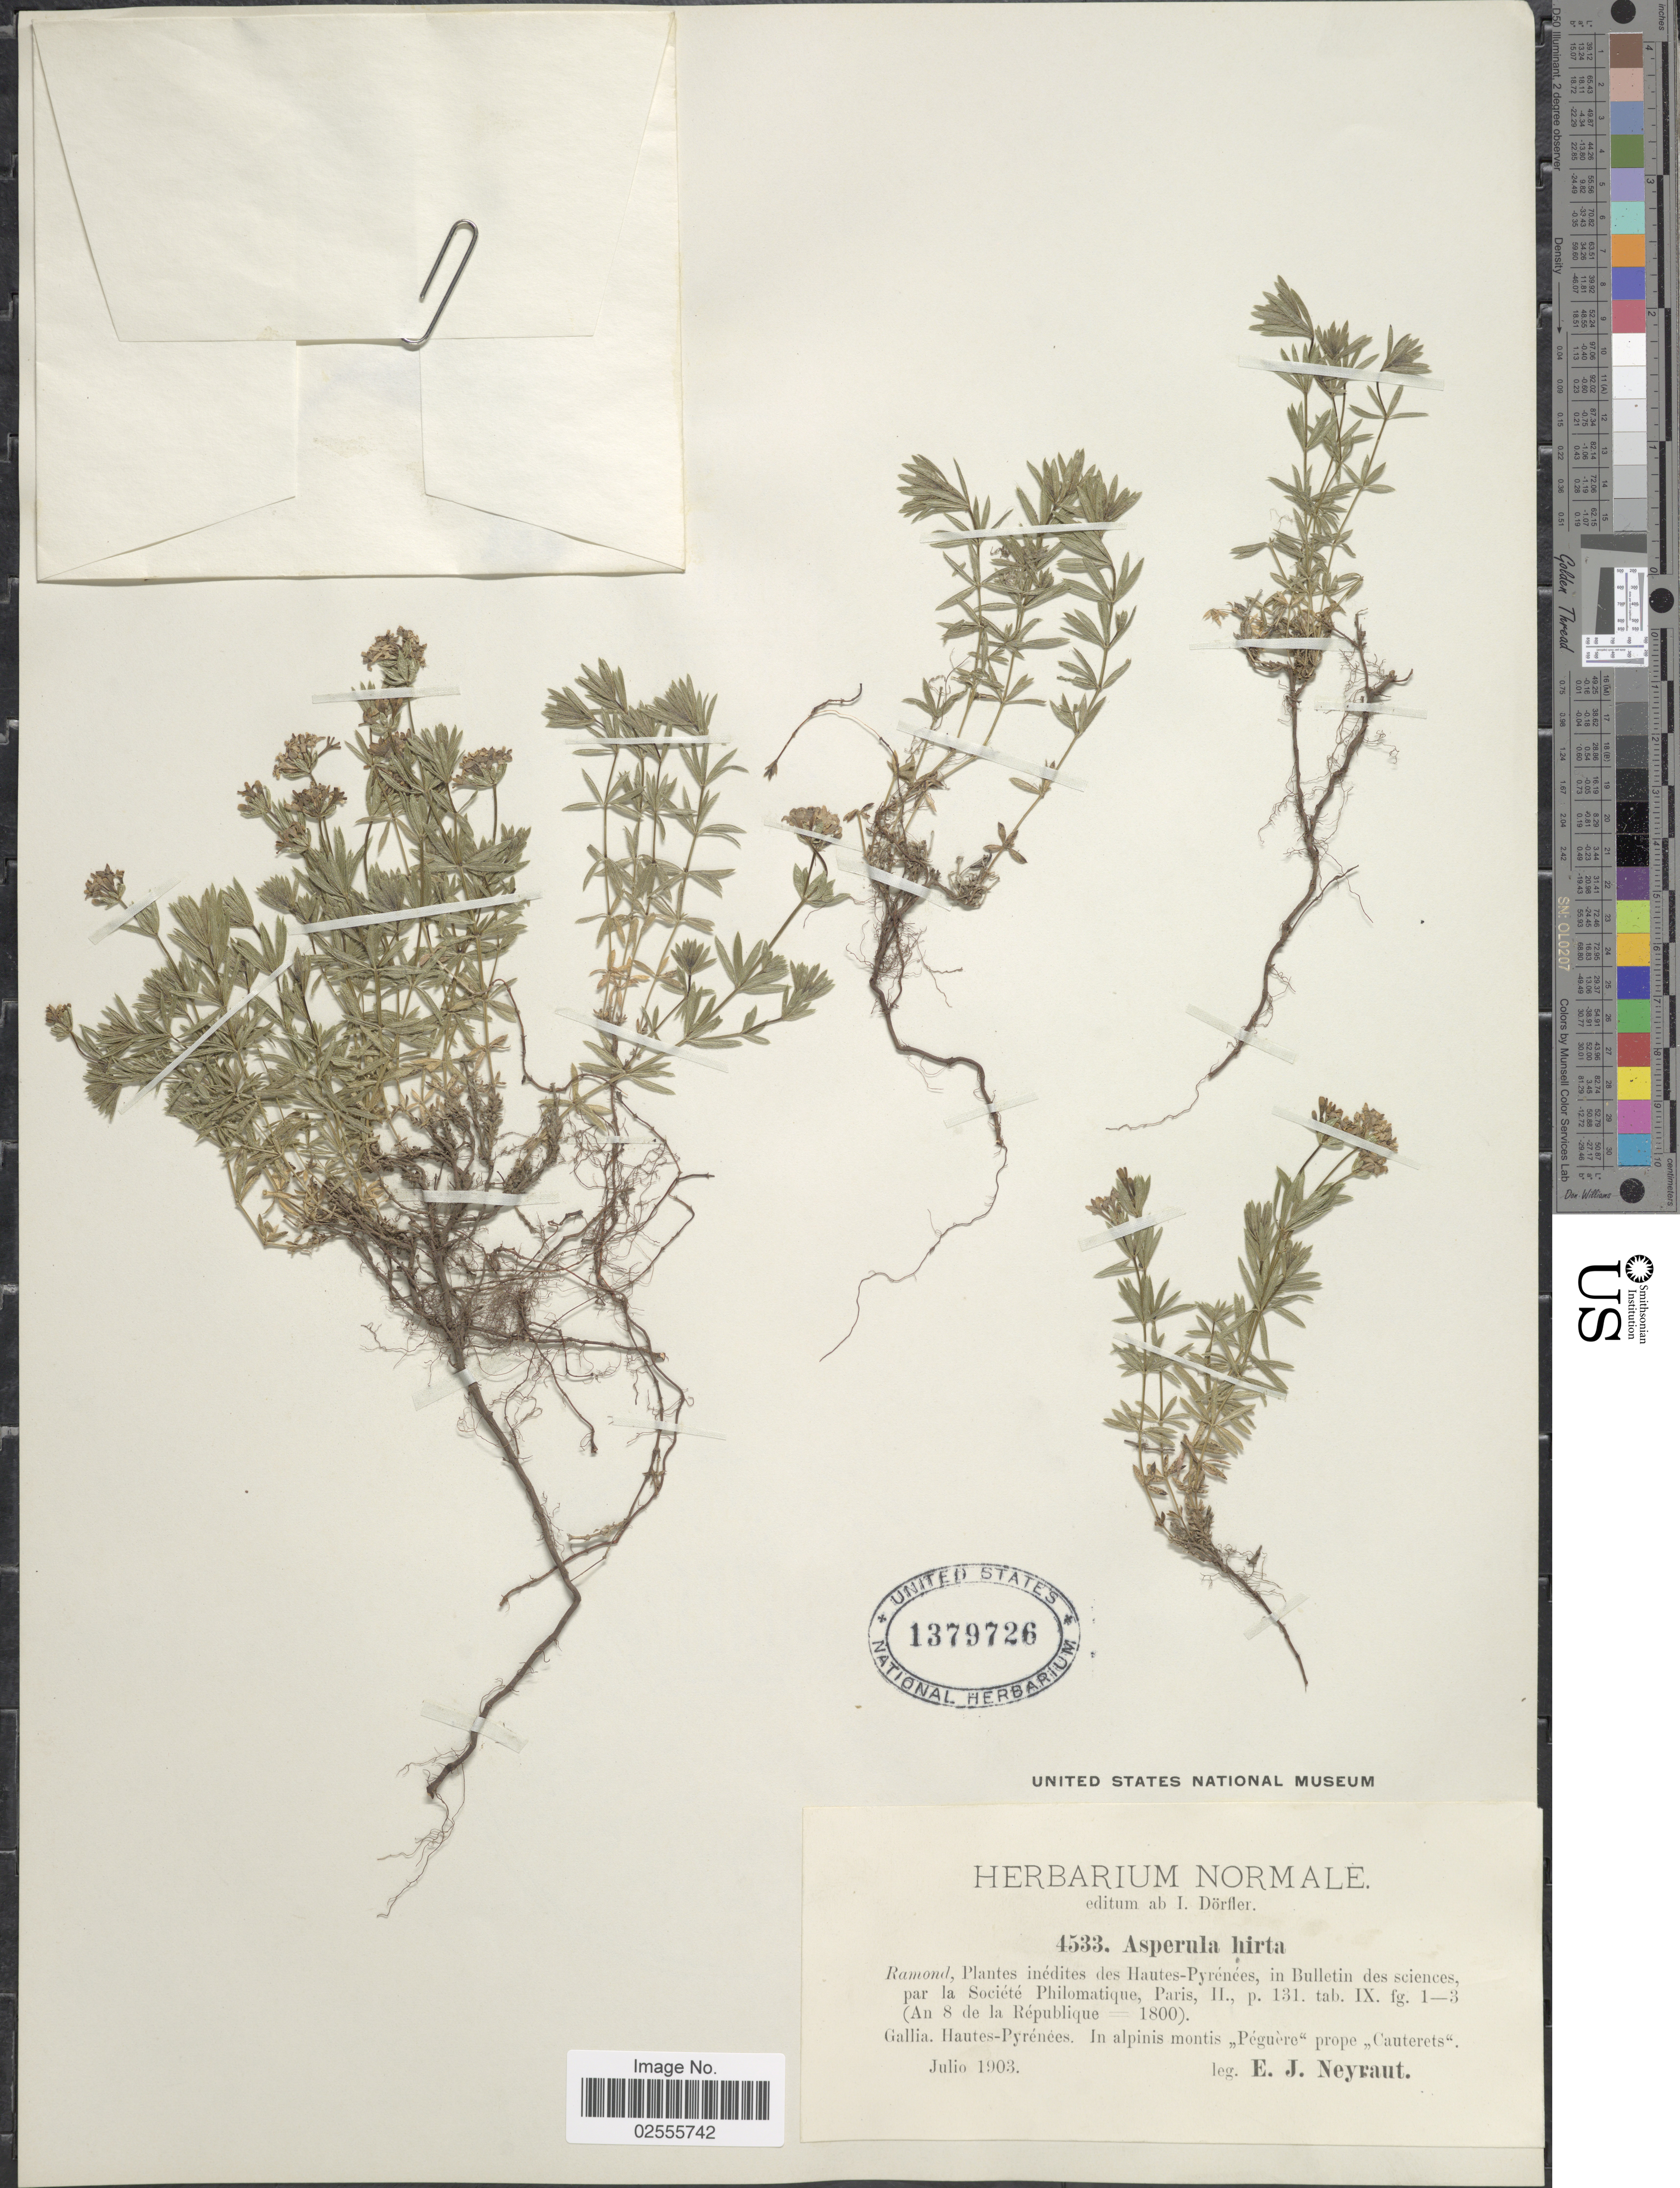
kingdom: Plantae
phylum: Tracheophyta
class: Magnoliopsida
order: Gentianales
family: Rubiaceae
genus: Asperula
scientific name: Asperula hirta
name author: Ramond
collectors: E. Neyraut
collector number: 4533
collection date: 1903-07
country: France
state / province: Occitanie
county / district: Hautes-Pyrénées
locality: Ramond [unsure placement], Gallia, Hautes-Pyrenees, in alpinis montis "Peguere"prope "Cauterets".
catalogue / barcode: US 1379726